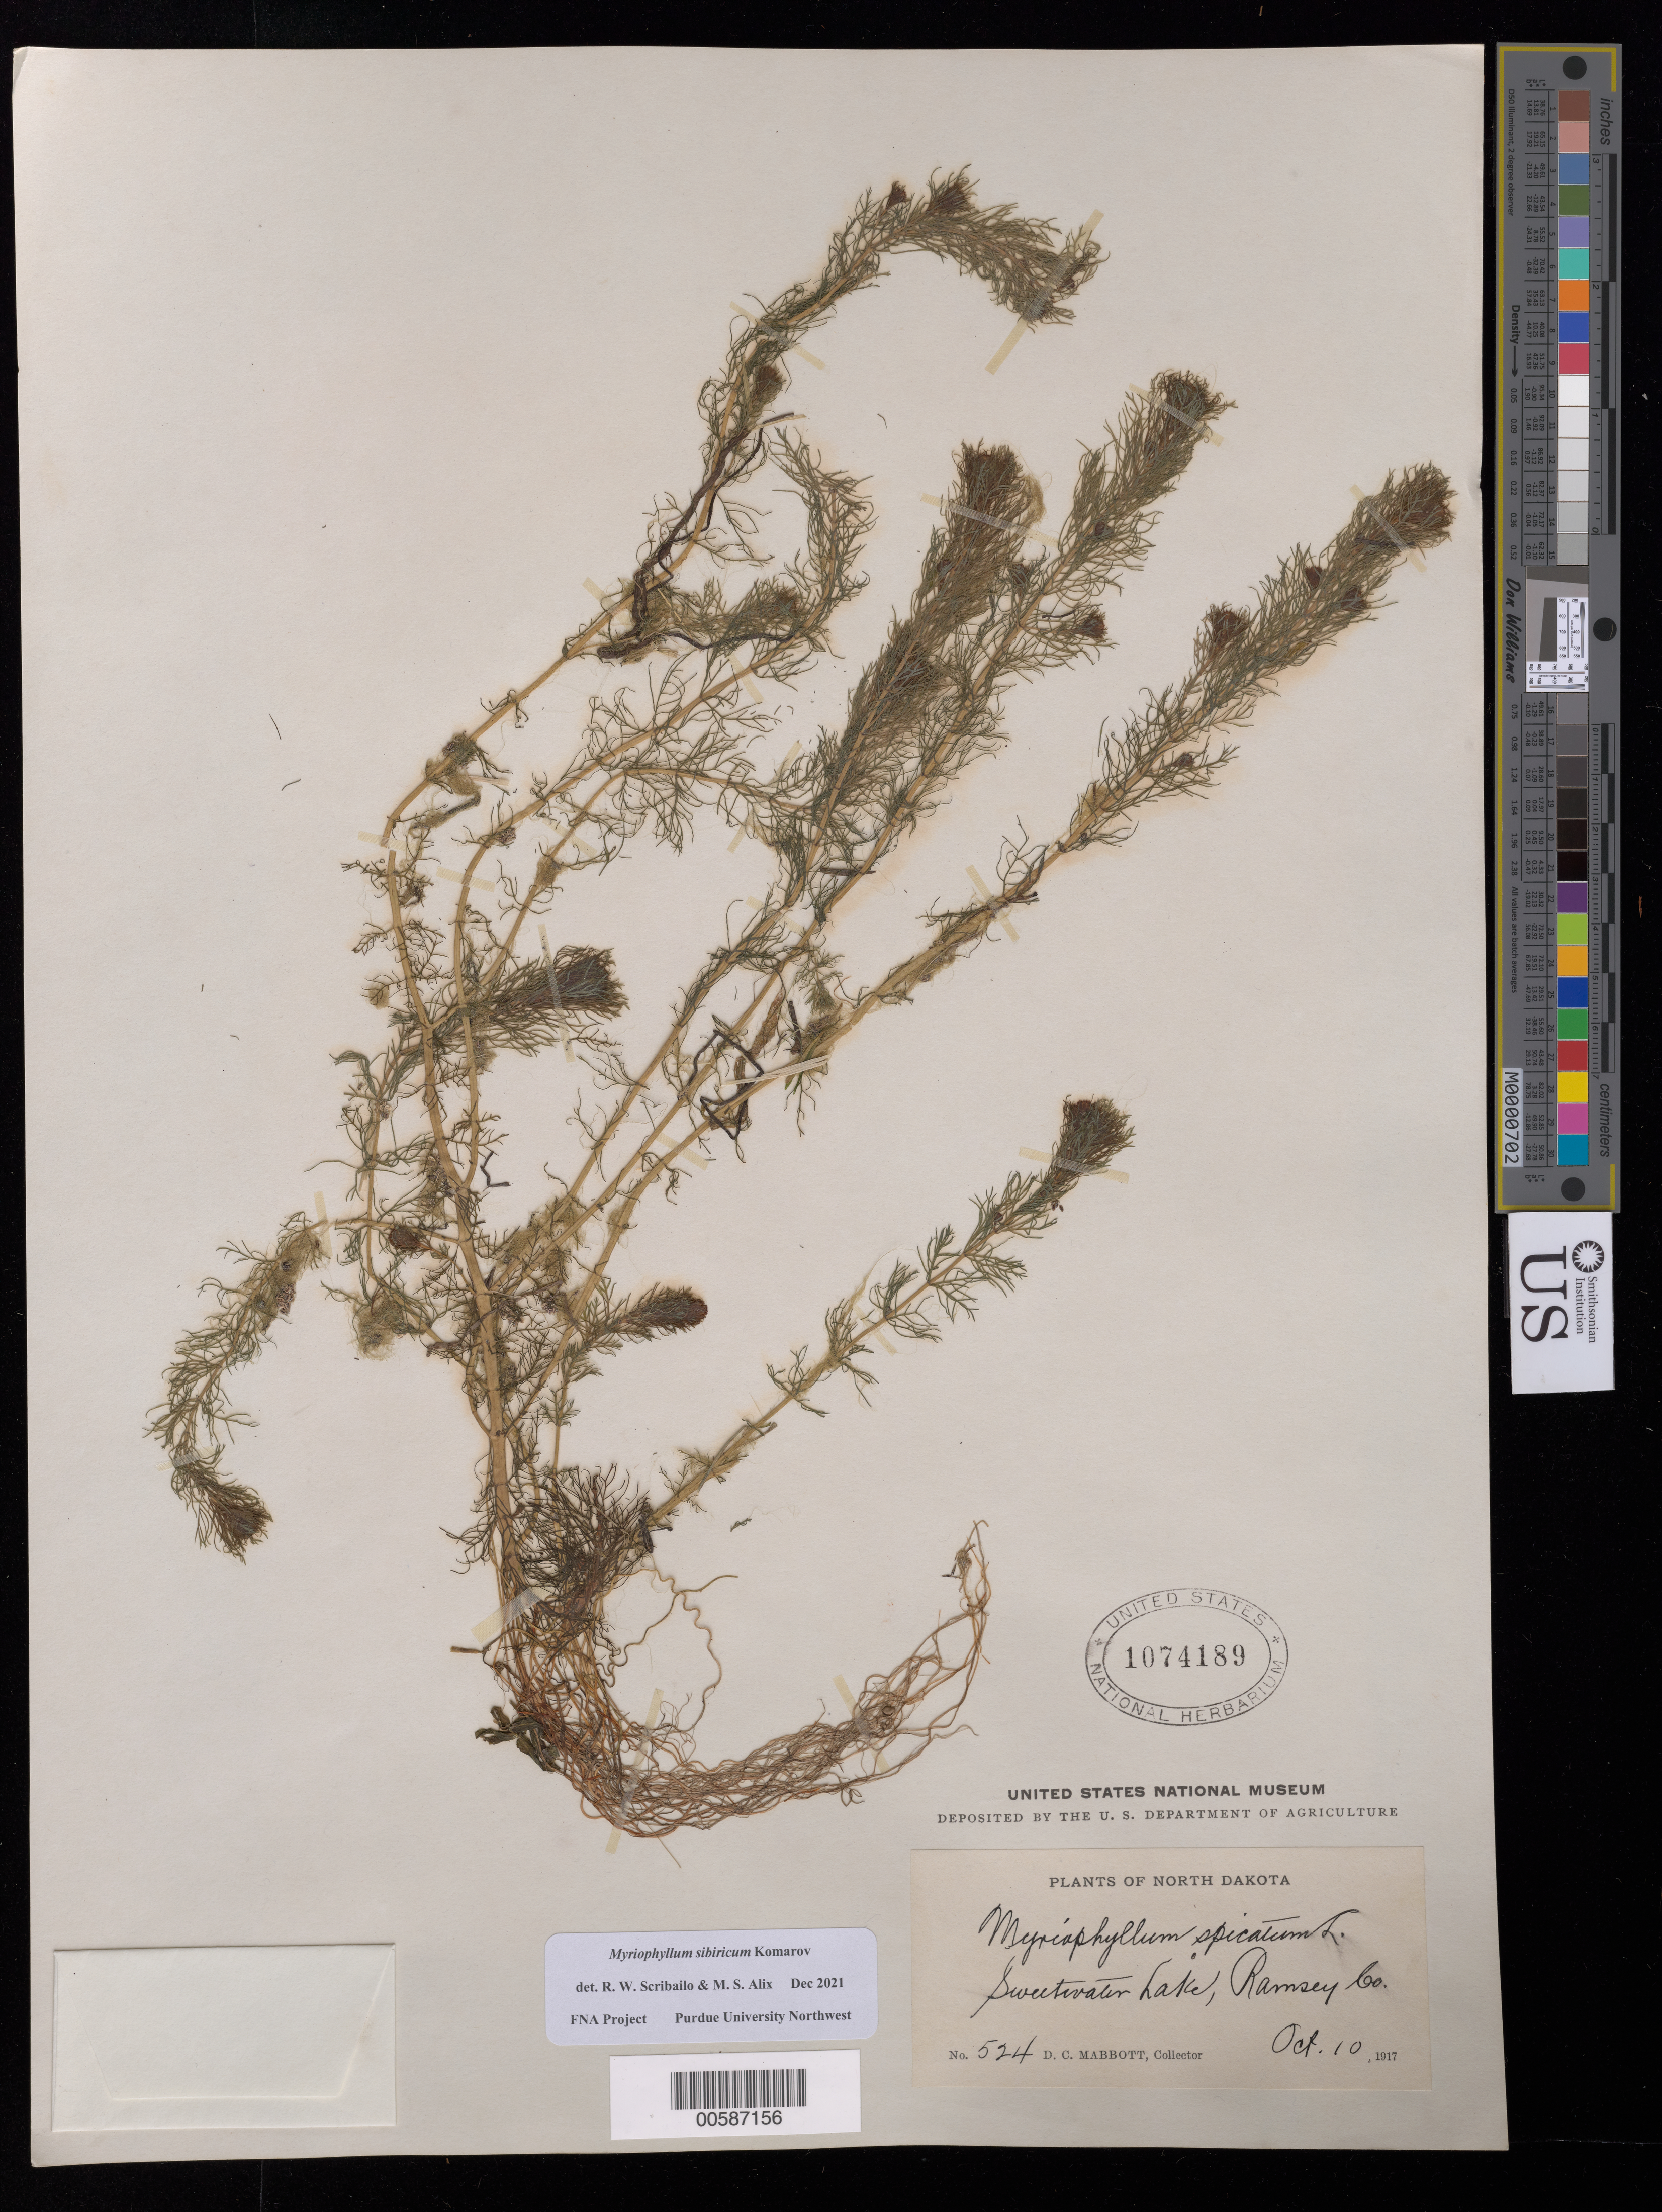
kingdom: Plantae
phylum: Tracheophyta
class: Magnoliopsida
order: Saxifragales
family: Haloragaceae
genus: Myriophyllum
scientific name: Myriophyllum sibiricum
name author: Kom.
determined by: Scribailo, R. W.; Alix, M. S.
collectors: D. Mabbott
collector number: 524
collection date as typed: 10 Oct 1917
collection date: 1917-10-10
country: United States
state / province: North Dakota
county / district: Ramsey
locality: Sweetwater Lake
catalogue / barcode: US 1074189